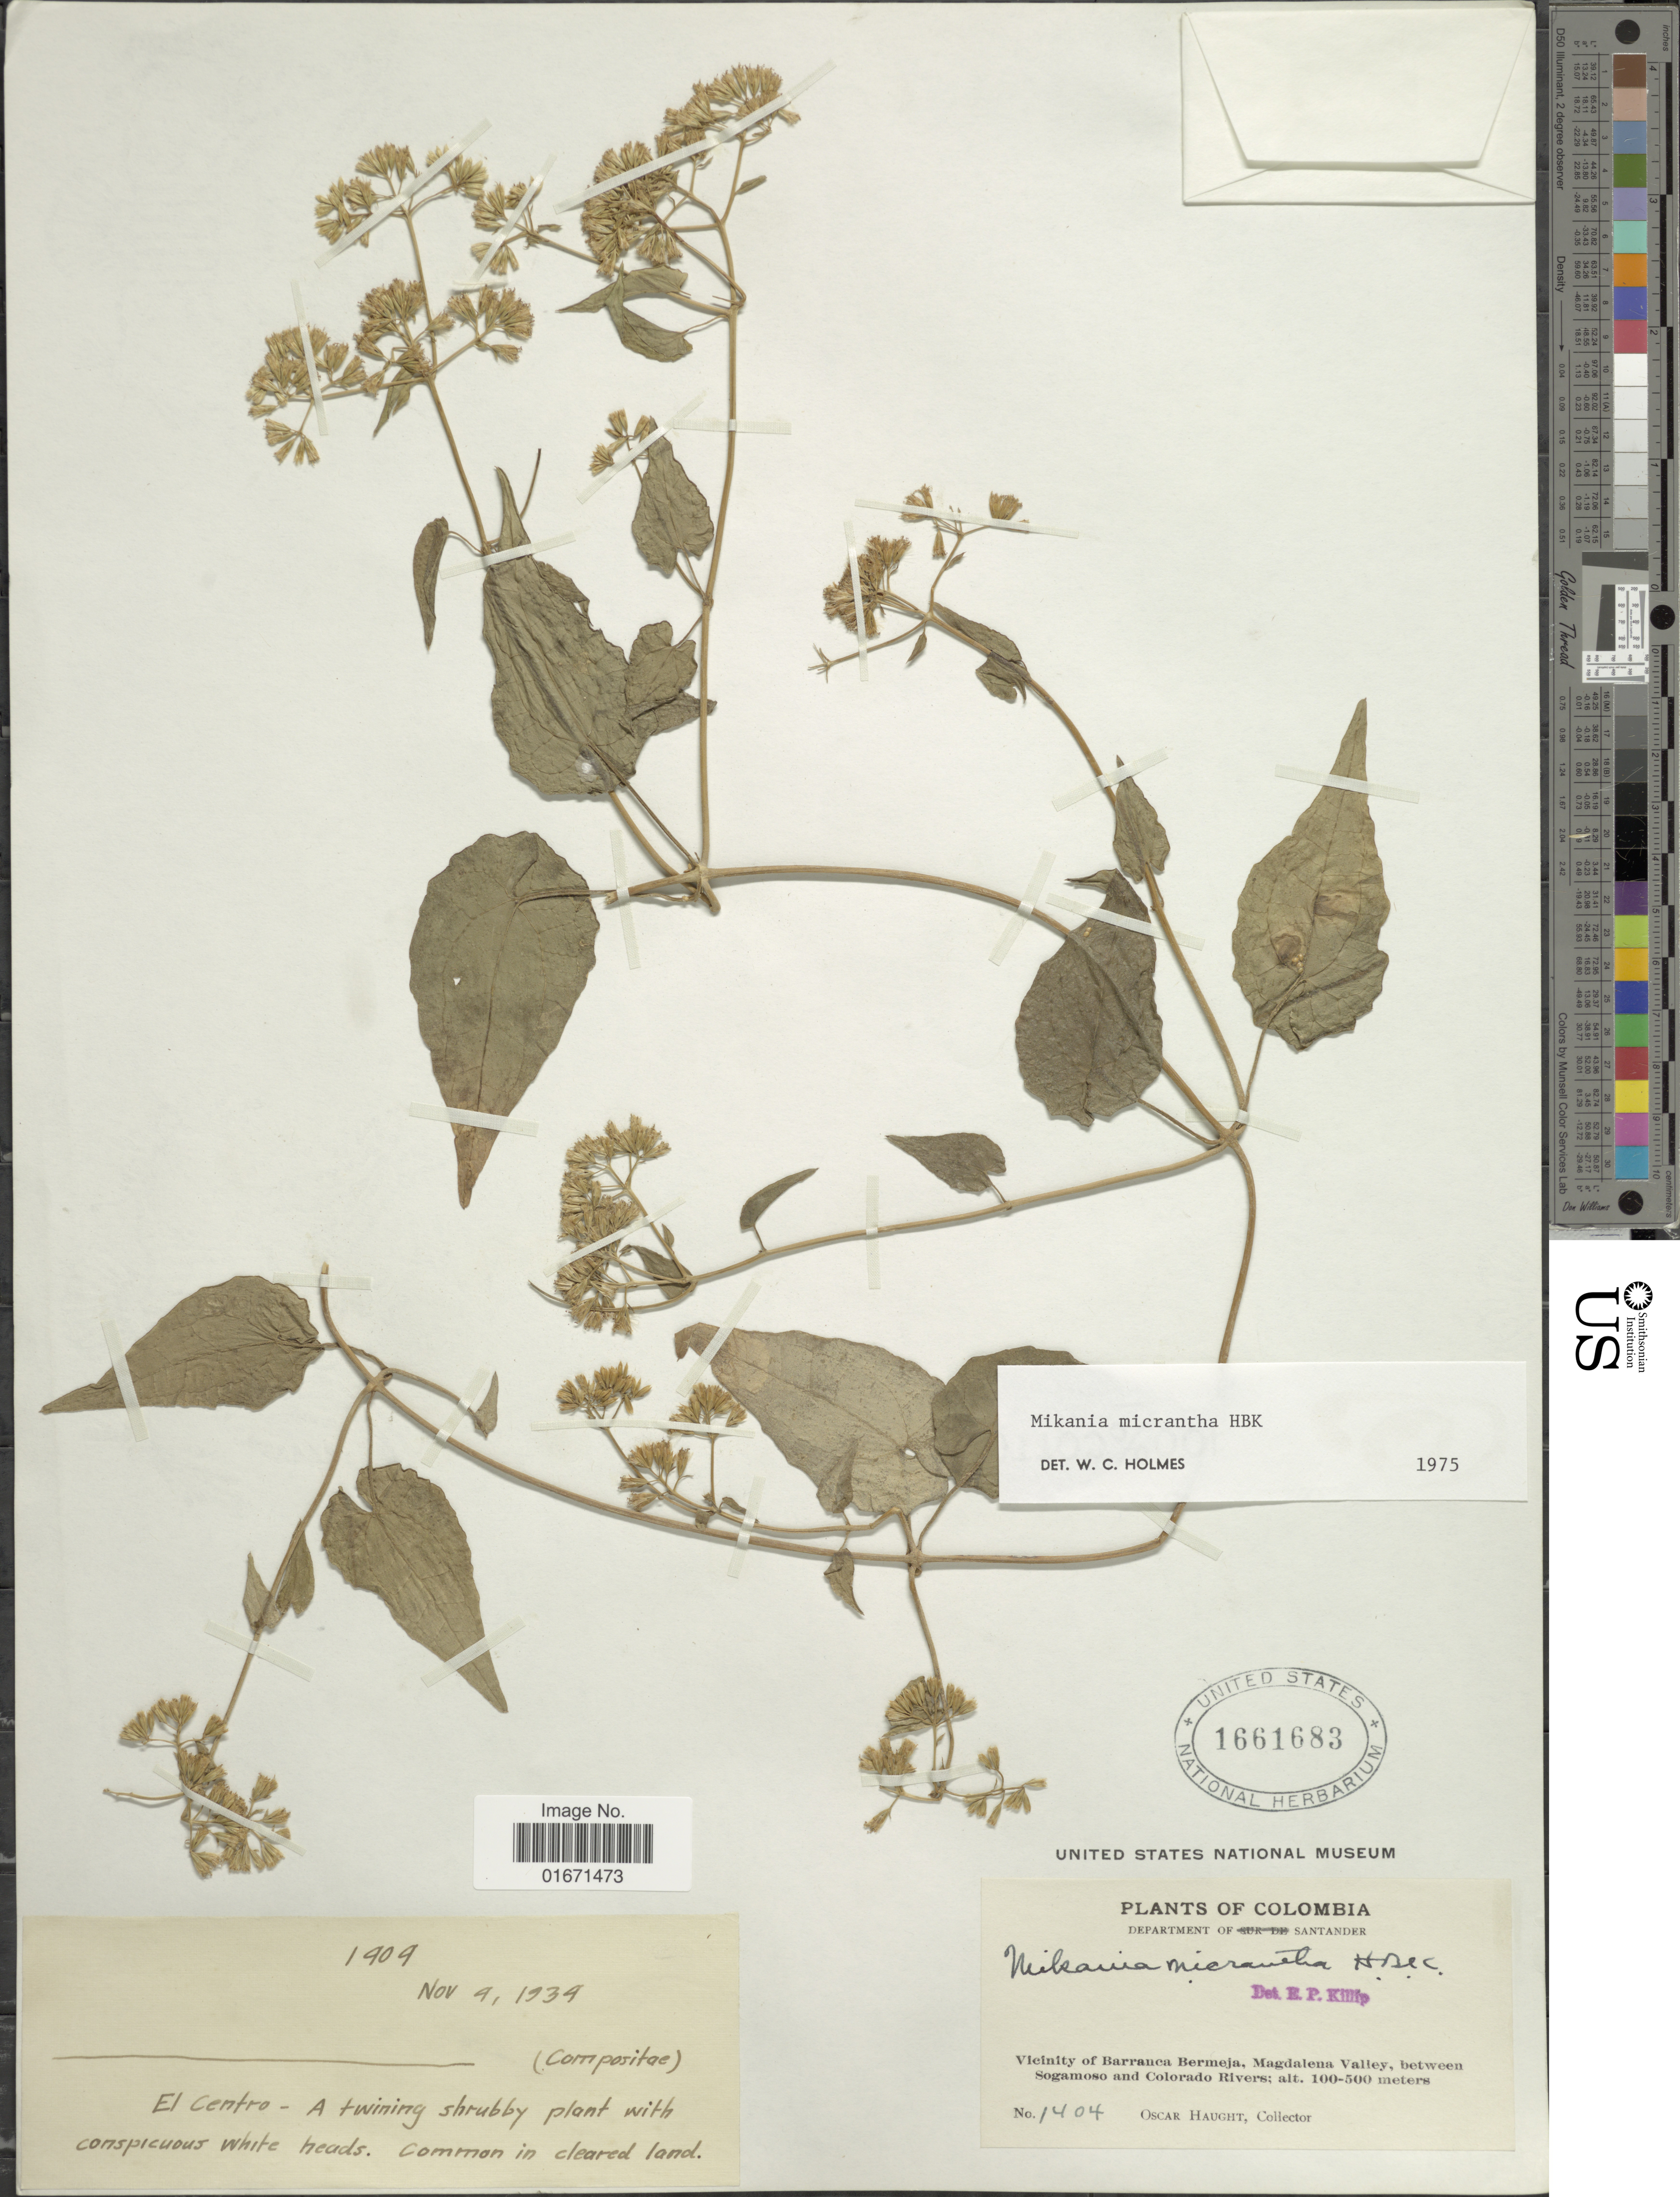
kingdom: Plantae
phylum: Tracheophyta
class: Magnoliopsida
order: Asterales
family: Asteraceae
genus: Mikania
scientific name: Mikania micrantha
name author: Kunth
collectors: O. L. Haught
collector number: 1404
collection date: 1939-11-09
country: Colombia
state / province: Santander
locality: Department of Santander. Vicinity of Barranca Bermeja, Magdalena Valley, between Sogamoso and Colorado Rivers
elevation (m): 100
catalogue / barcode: US 1661683